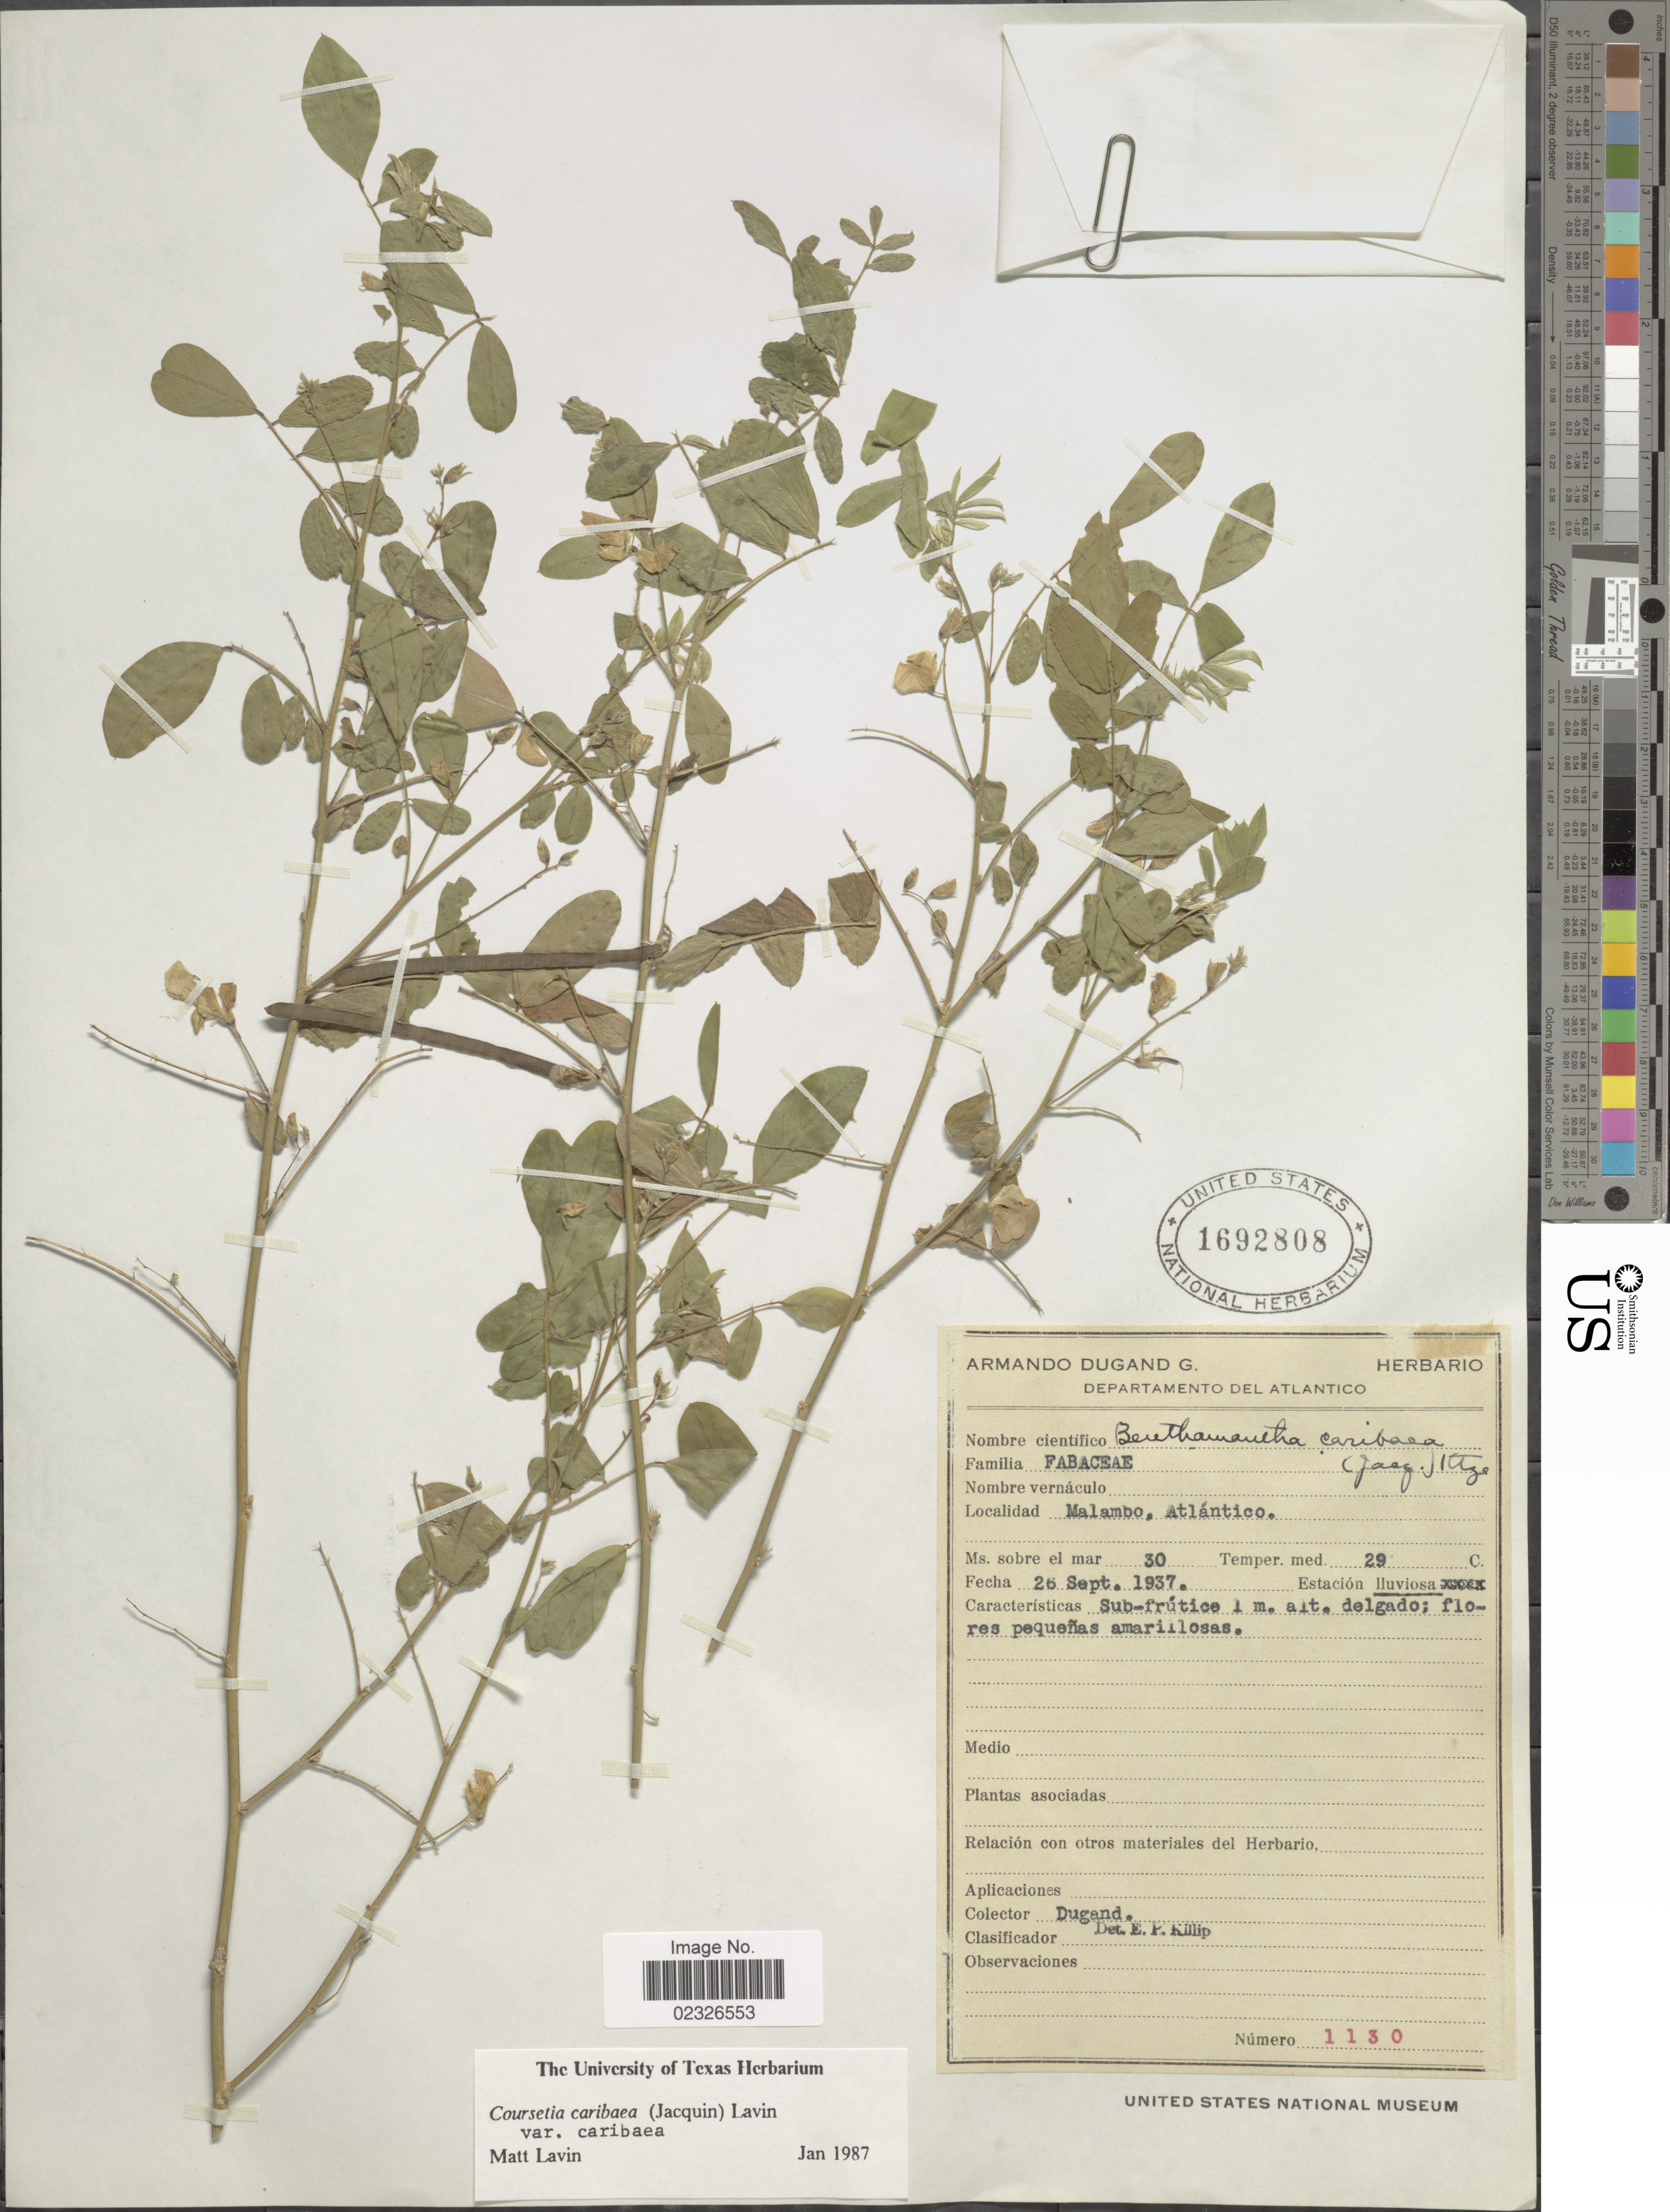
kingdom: Plantae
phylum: Tracheophyta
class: Magnoliopsida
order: Fabales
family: Fabaceae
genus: Coursetia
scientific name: Coursetia caribaea var. caribaea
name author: (Jacq.) Lavin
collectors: A. Dugand G.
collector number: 1130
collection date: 1937-09-26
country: Colombia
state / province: Atlántico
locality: Malambo, Atlantico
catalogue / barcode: US 1692808